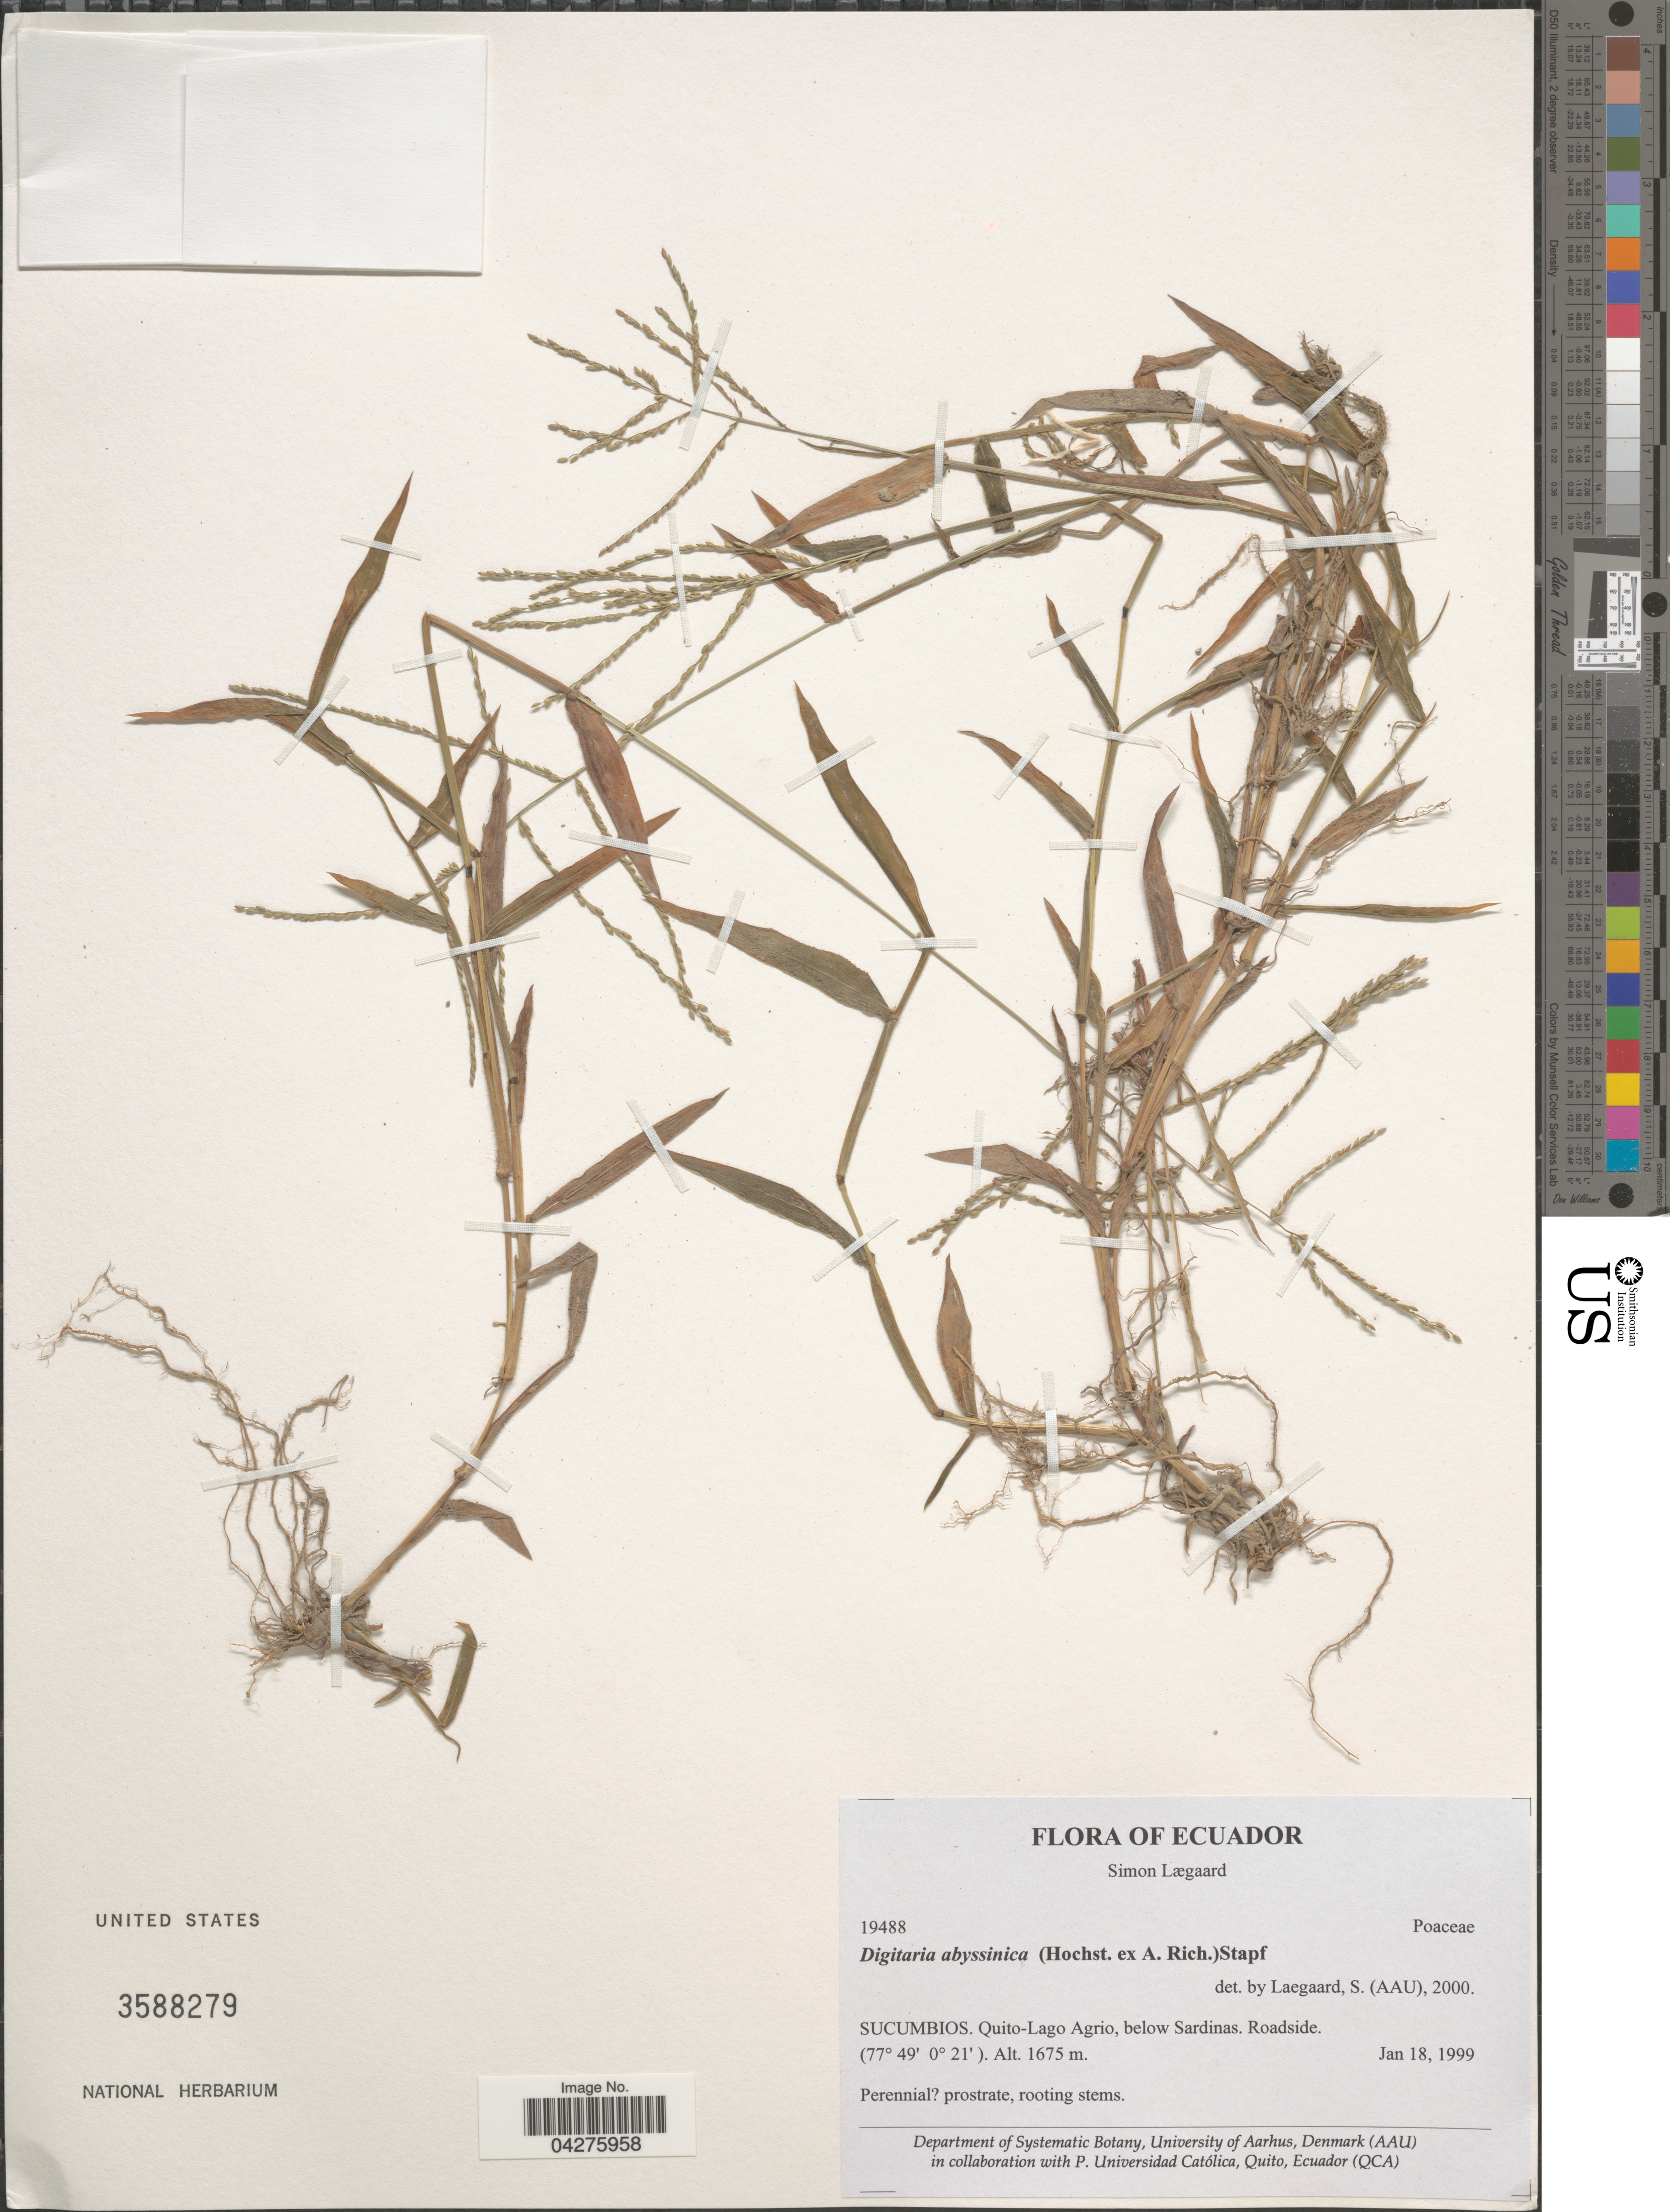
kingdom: Plantae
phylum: Tracheophyta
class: Liliopsida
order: Poales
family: Poaceae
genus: Digitaria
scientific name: Digitaria abyssinica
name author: (Hochst. ex Rich.) Stapf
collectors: S. Lægaard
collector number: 19488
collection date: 1999-01-18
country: Ecuador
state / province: Sucumbíos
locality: Quito-Lago Agrio, below Sardinas. Roadside.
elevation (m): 1675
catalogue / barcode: US 3588279